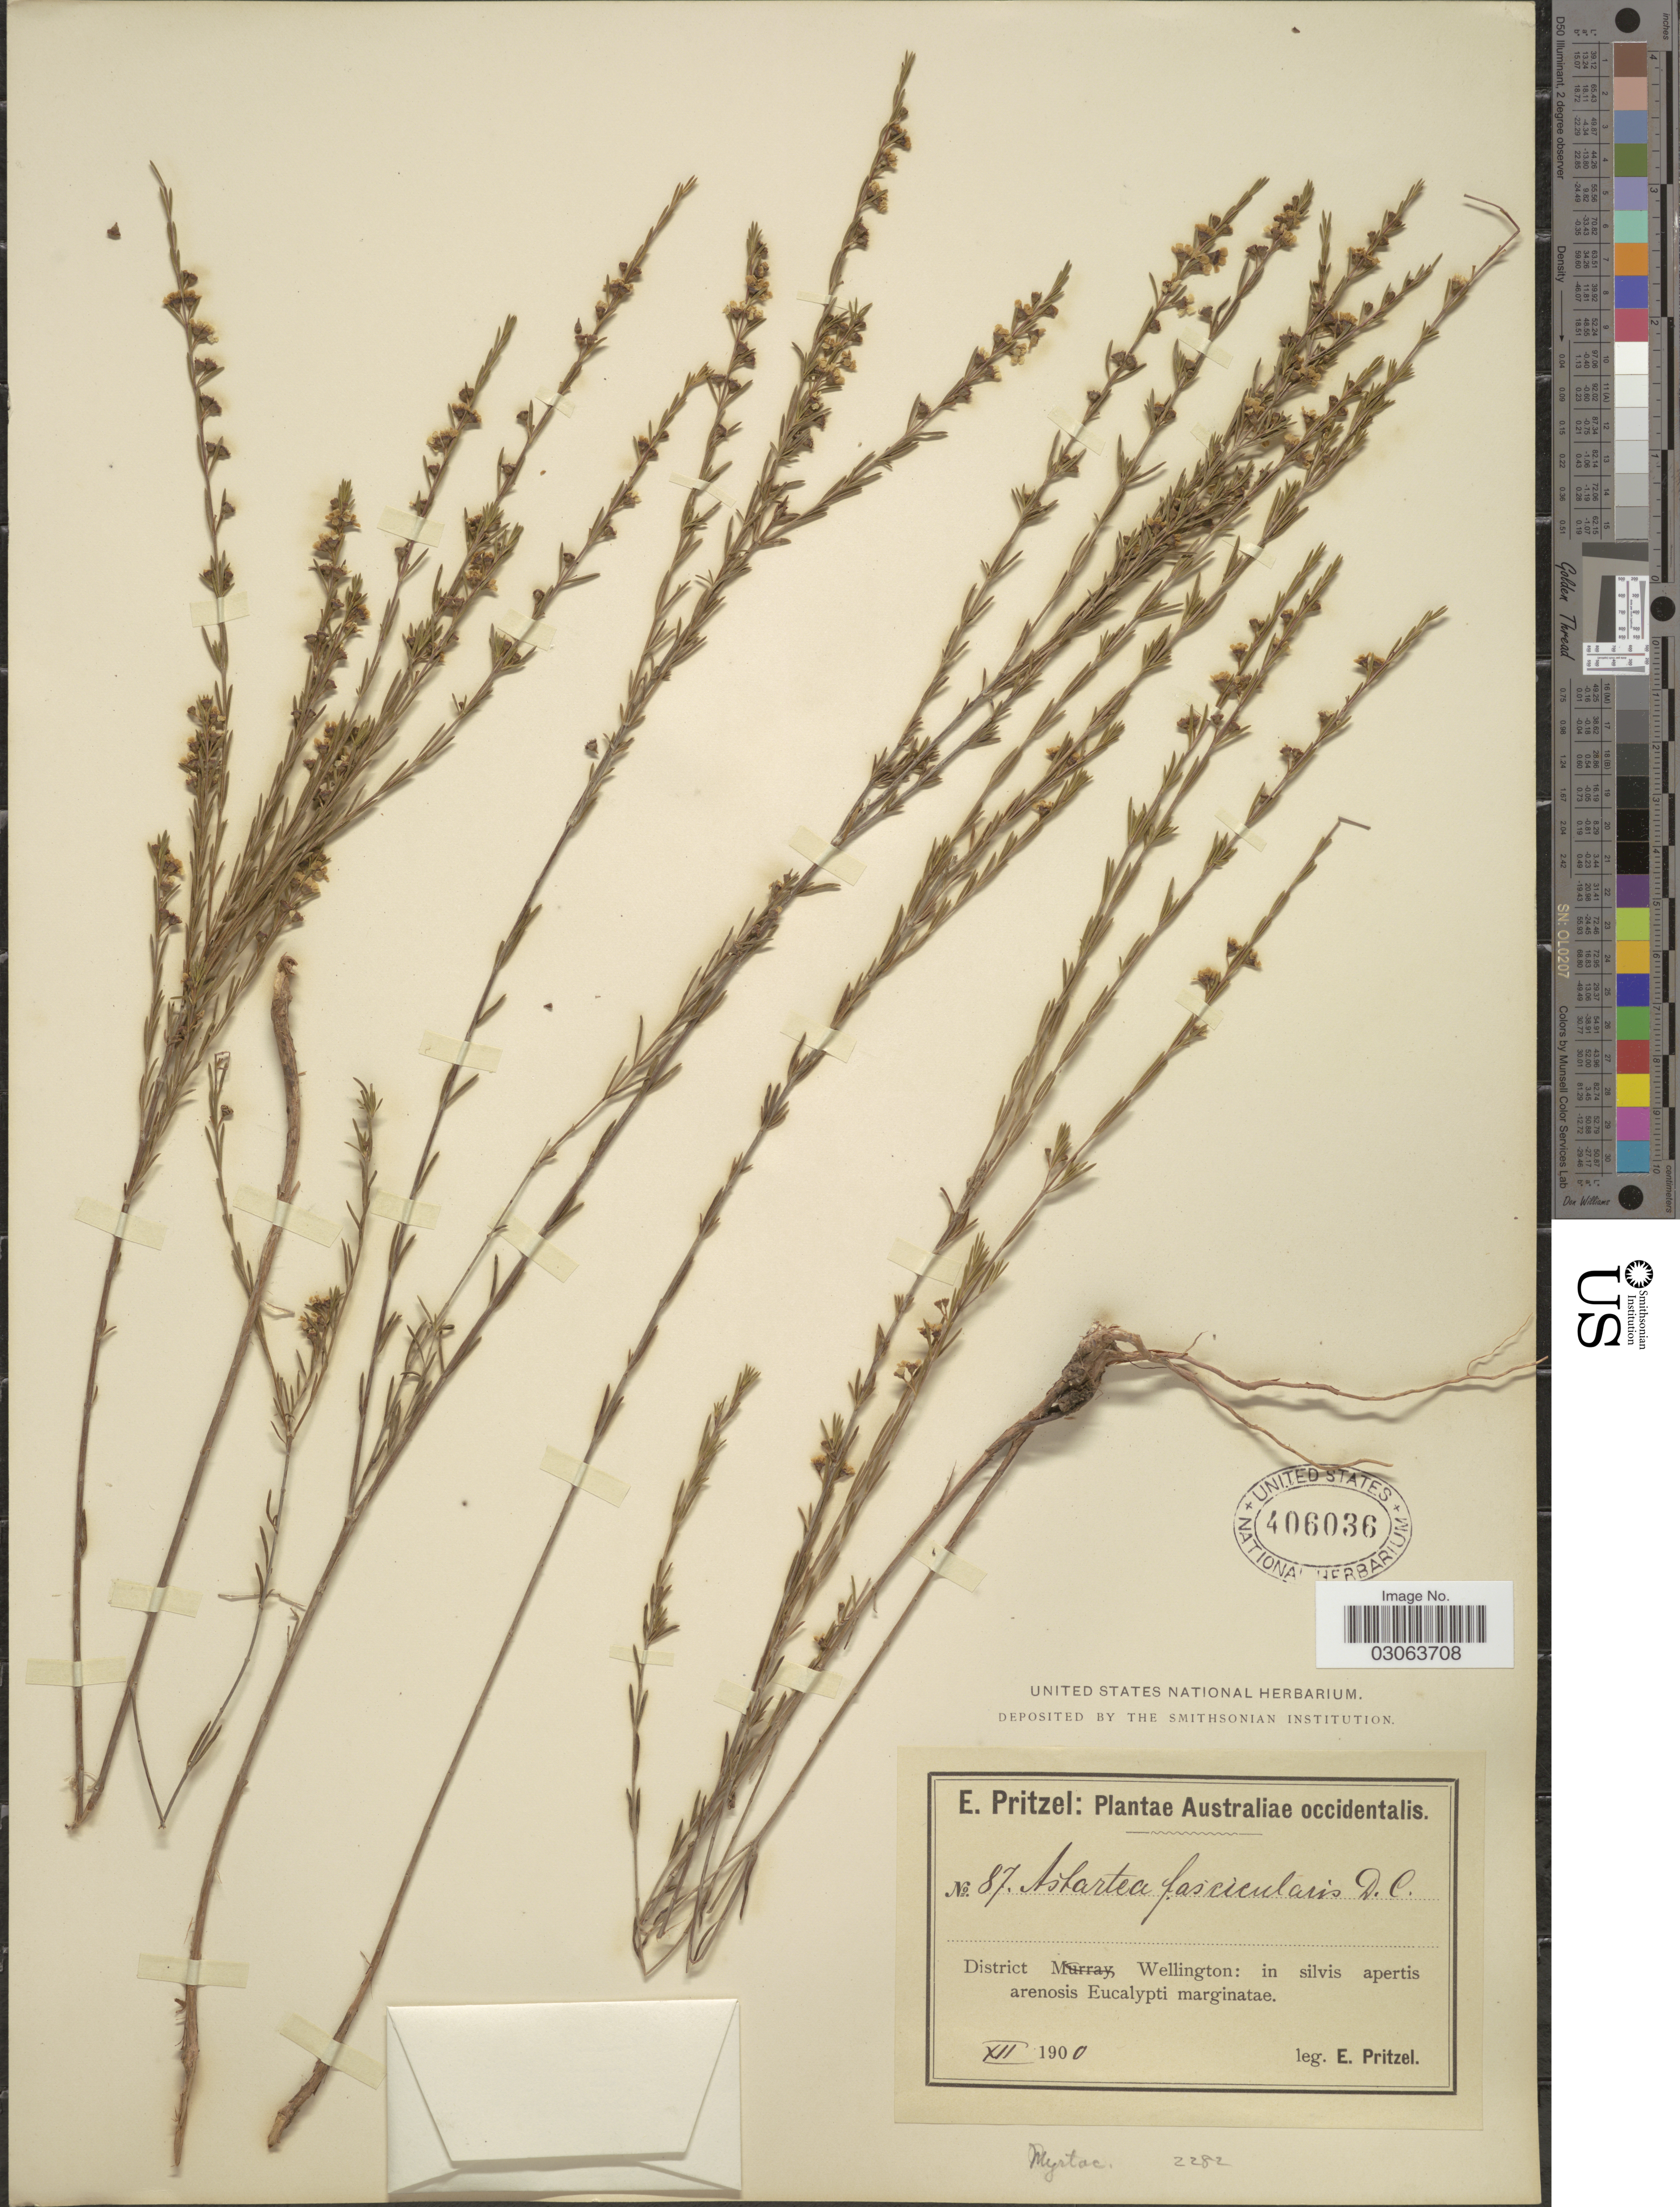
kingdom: Plantae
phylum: Tracheophyta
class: Magnoliopsida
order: Myrtales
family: Myrtaceae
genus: Astartea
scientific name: Astartea fascicularis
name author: (Labill.) A. Cunn. ex DC.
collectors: E. G. Pritzel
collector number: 87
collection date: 1900-12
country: Australia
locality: Australiae occidentalis. District Wellington.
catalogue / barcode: US 406036